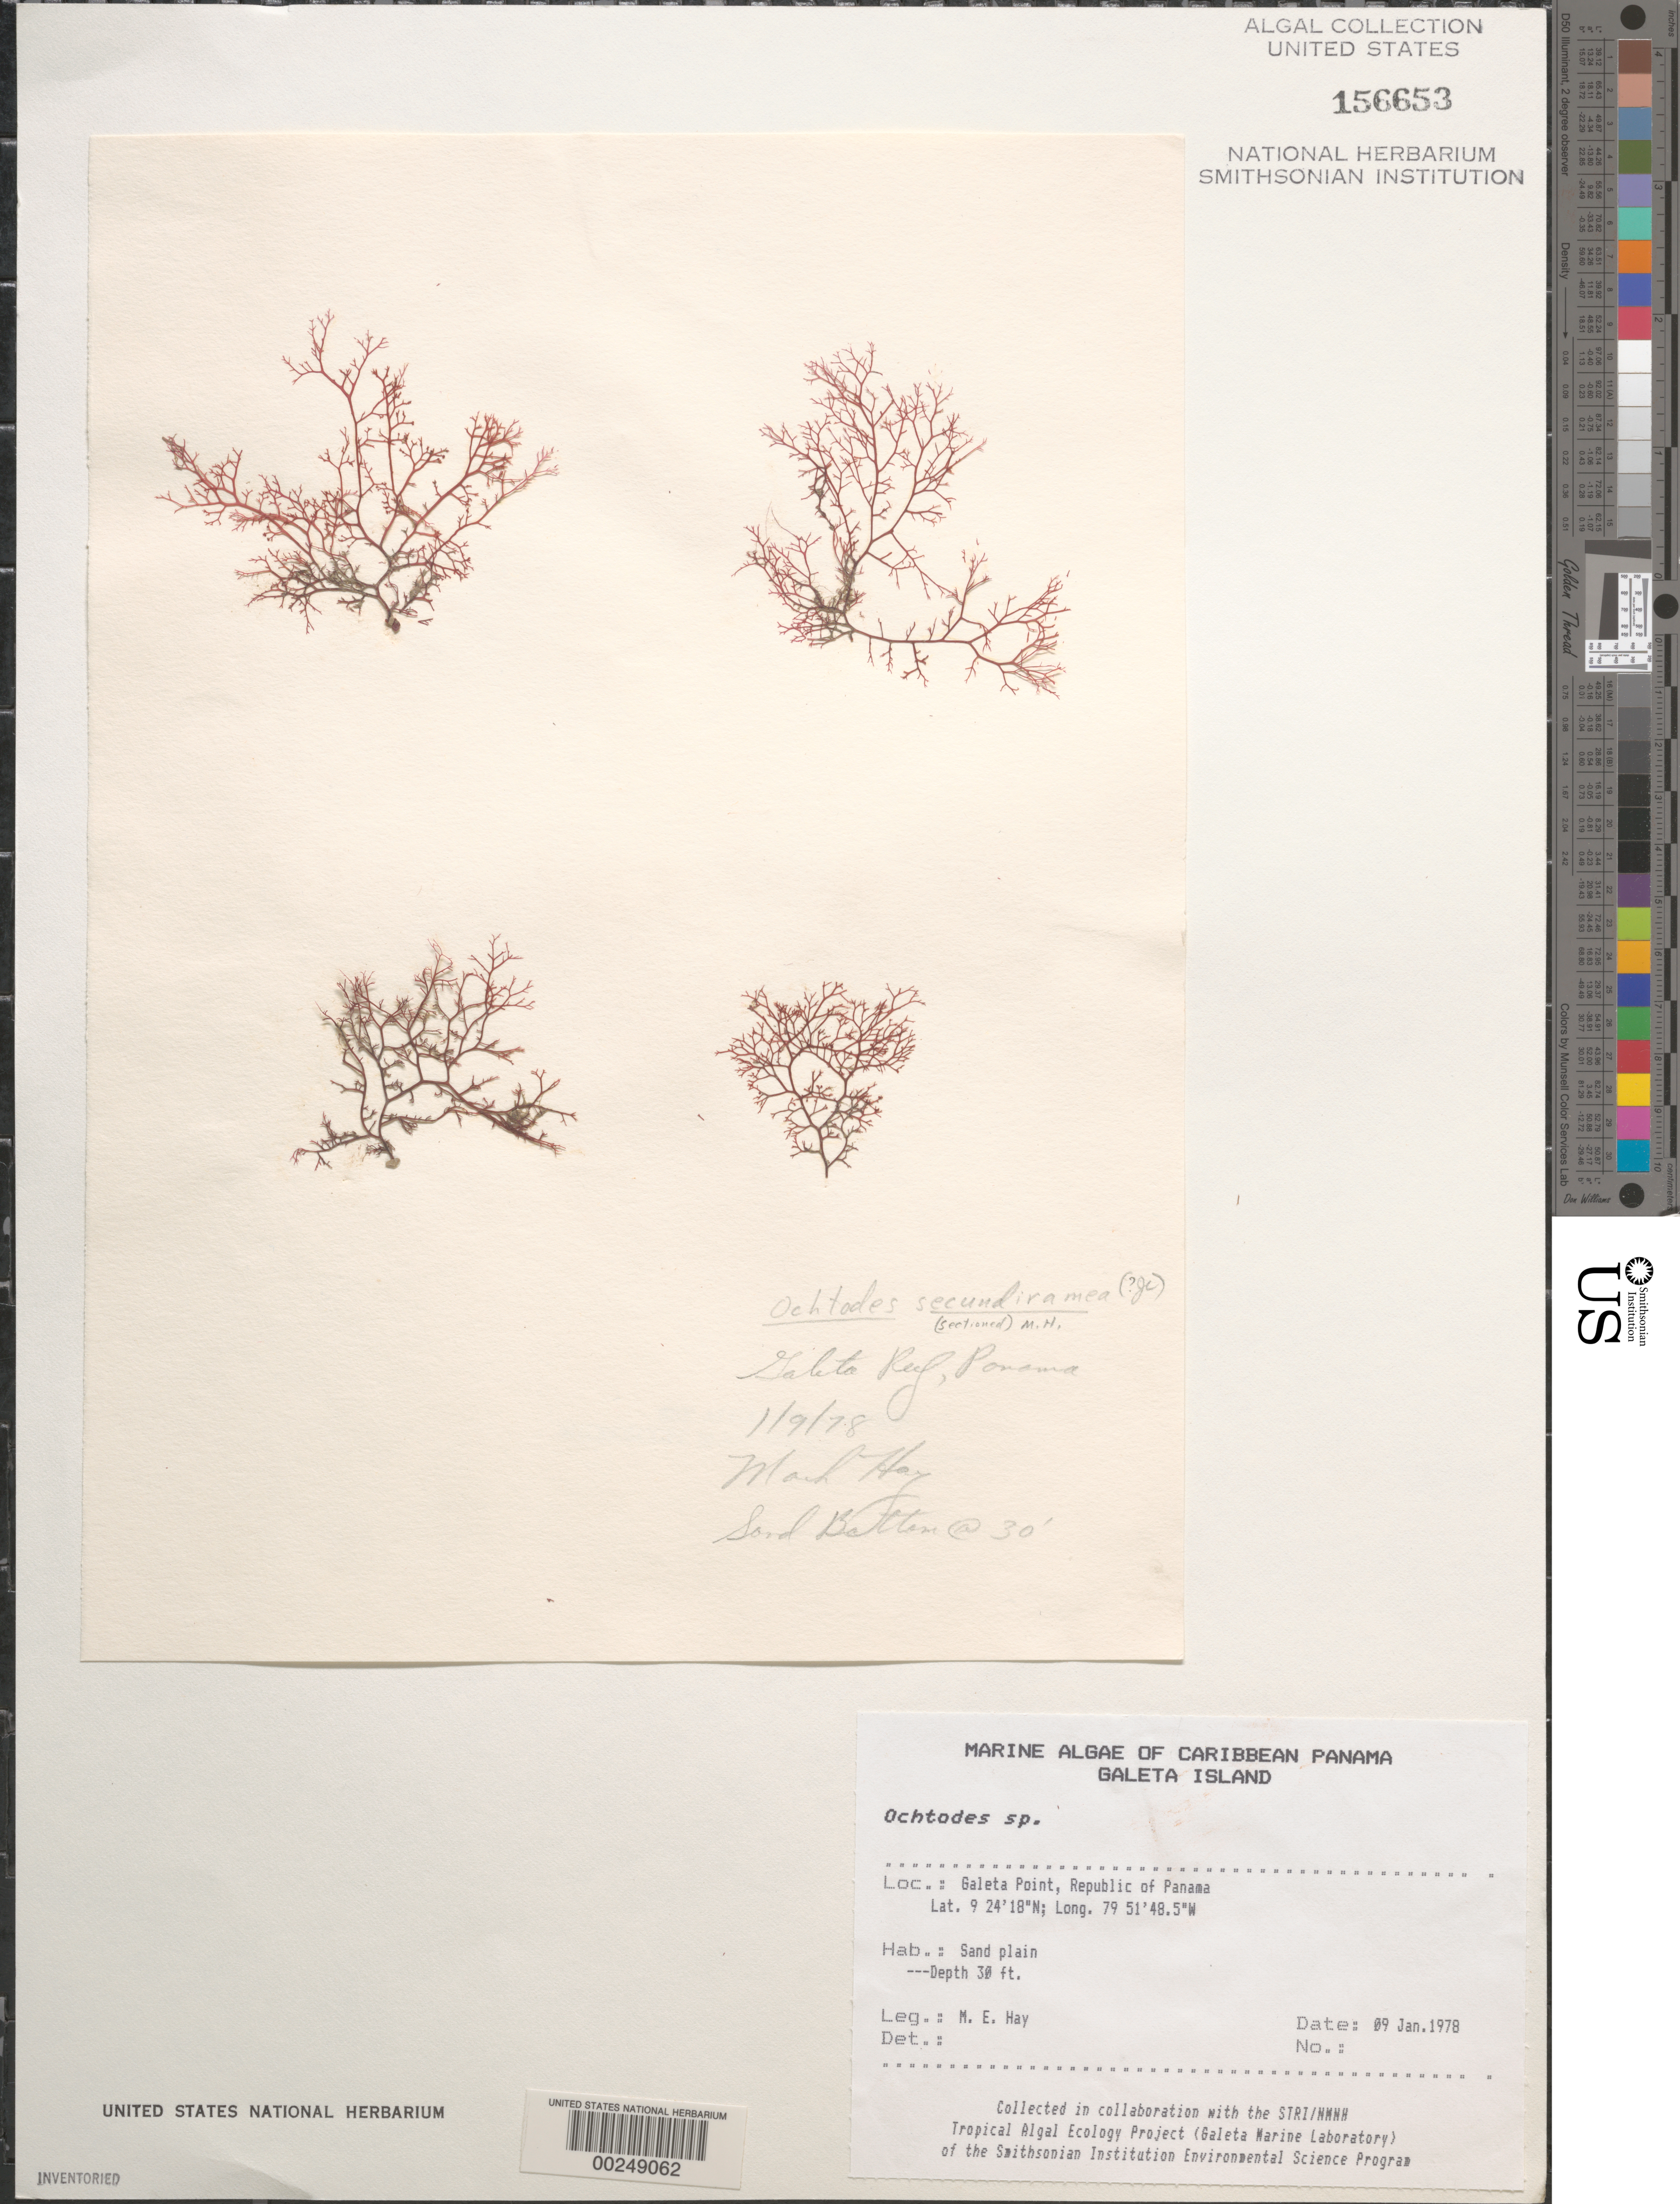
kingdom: Plantae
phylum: Rhodophyta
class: Florideophyceae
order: Gigartinales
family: Rhizophyllidaceae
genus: Ochtodes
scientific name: Ochtodes sp.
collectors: M. E. Hay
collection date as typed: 09 Jan 1978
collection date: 1978-01-09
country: Panama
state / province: Colón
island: Galeta Island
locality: Galeta Point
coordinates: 9 24' 18" N, 79 51' 48.5" W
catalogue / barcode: US 156653